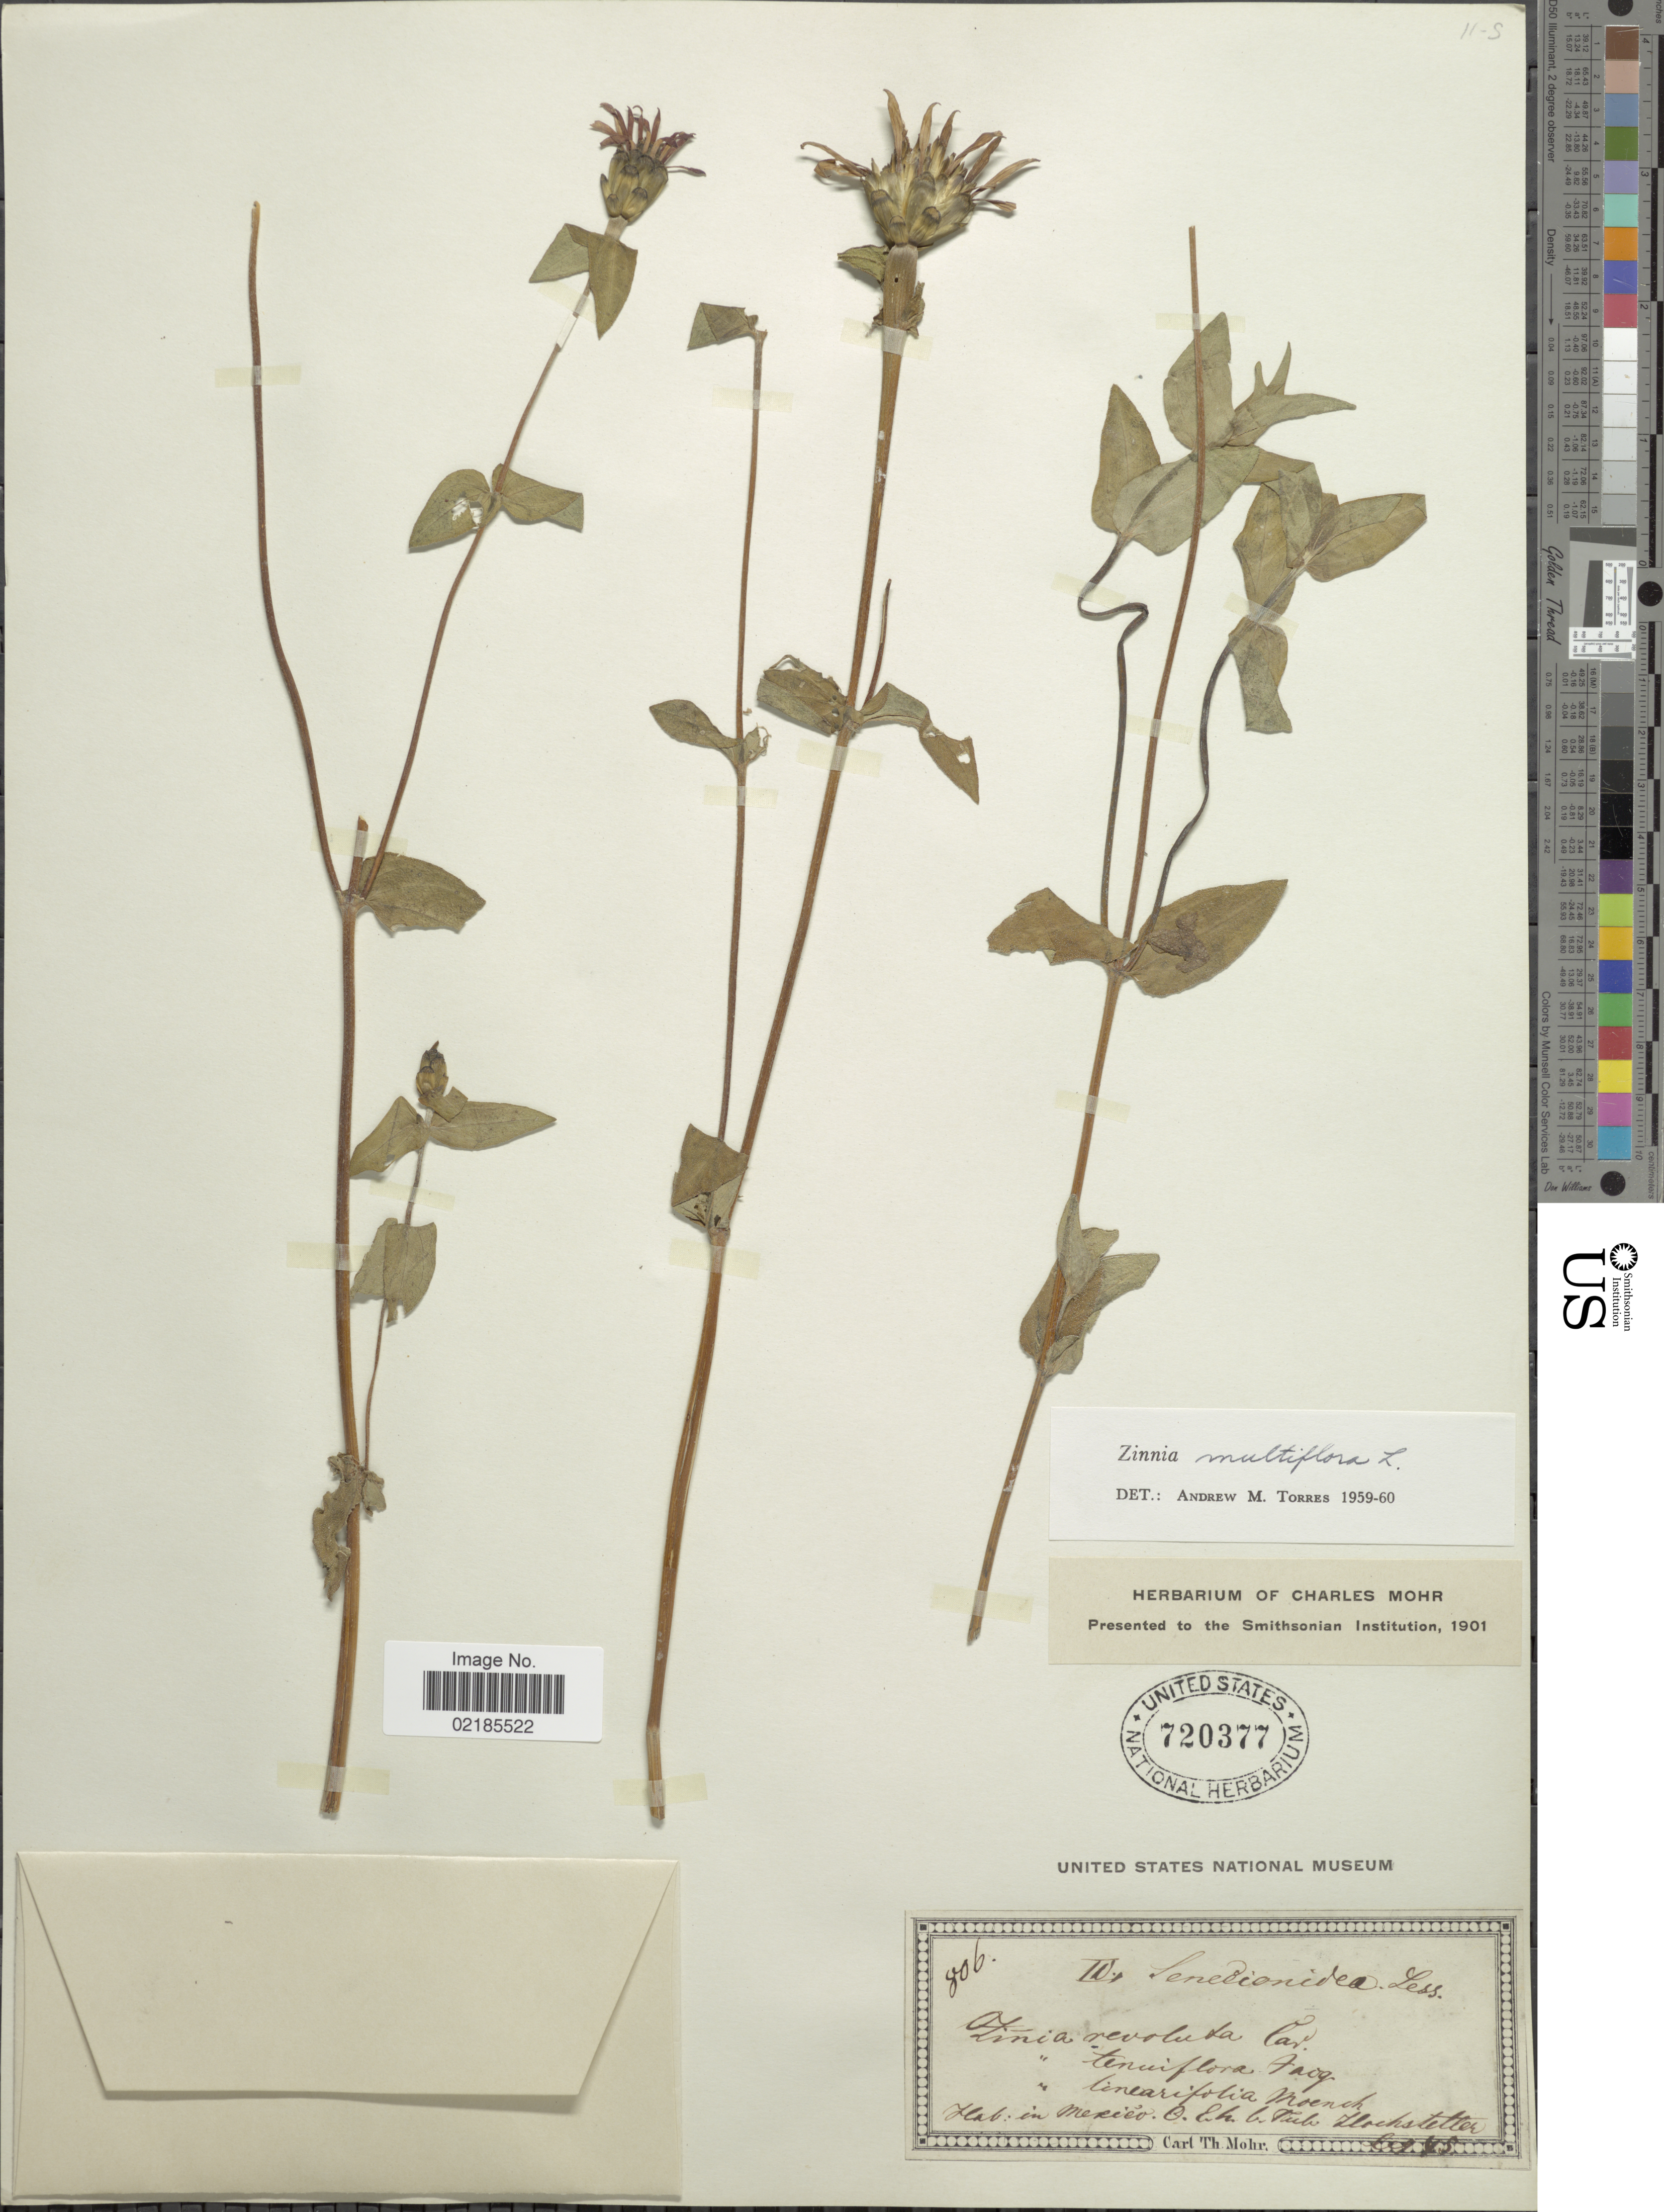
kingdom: Plantae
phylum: Tracheophyta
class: Magnoliopsida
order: Asterales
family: Asteraceae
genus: Zinnia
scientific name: Zinnia peruviana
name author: (L.) L.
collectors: -. Hochstetter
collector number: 806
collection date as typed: Transcribed d/m/y: /7/45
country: Mexico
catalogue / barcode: US 720377